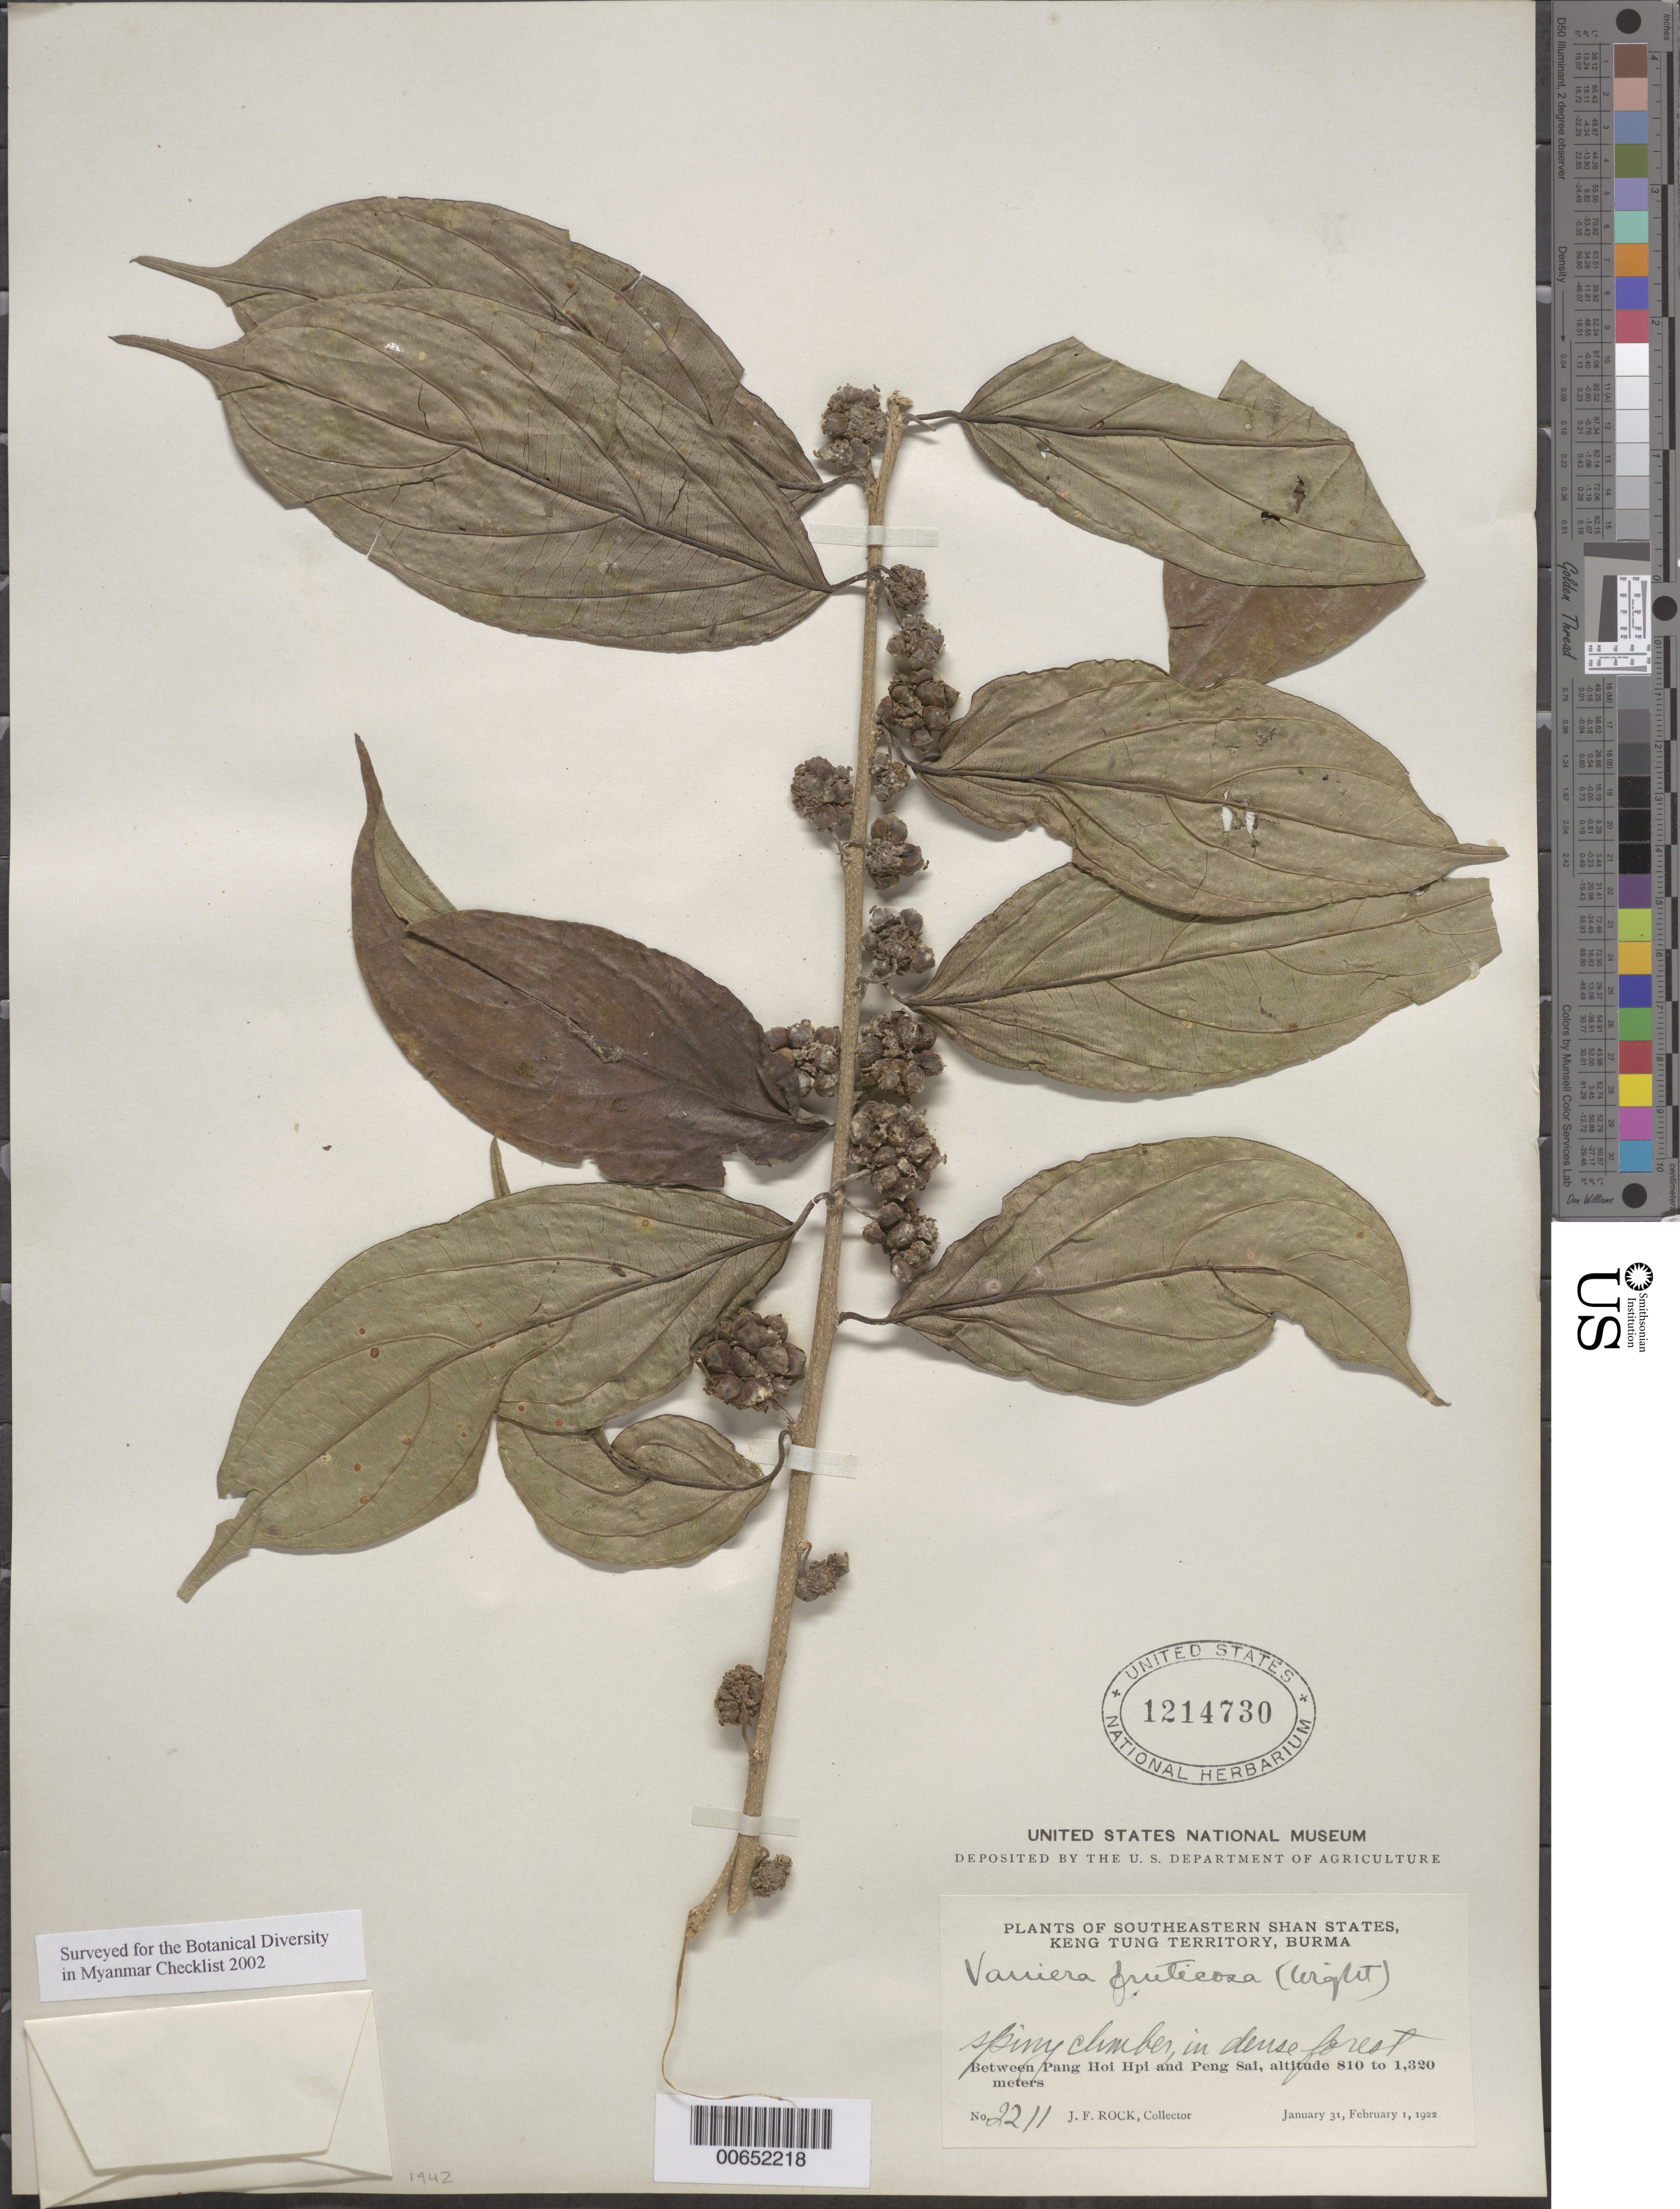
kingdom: Plantae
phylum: Tracheophyta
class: Magnoliopsida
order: Rosales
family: Moraceae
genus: Maclura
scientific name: Maclura sp.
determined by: Strong, Mark T., (BOT), Smithsonian Institution - National Museum of Natural History (UNITED STATES)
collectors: J. F. Rock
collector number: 2211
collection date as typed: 31 Jan 1922 to 01 Feb 1922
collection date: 1922-01-31/1922-02-01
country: Myanmar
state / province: Shan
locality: Keng Tung Territory, between Pang Hoi Hpi and Peng Sai.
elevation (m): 810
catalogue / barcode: US 1214730